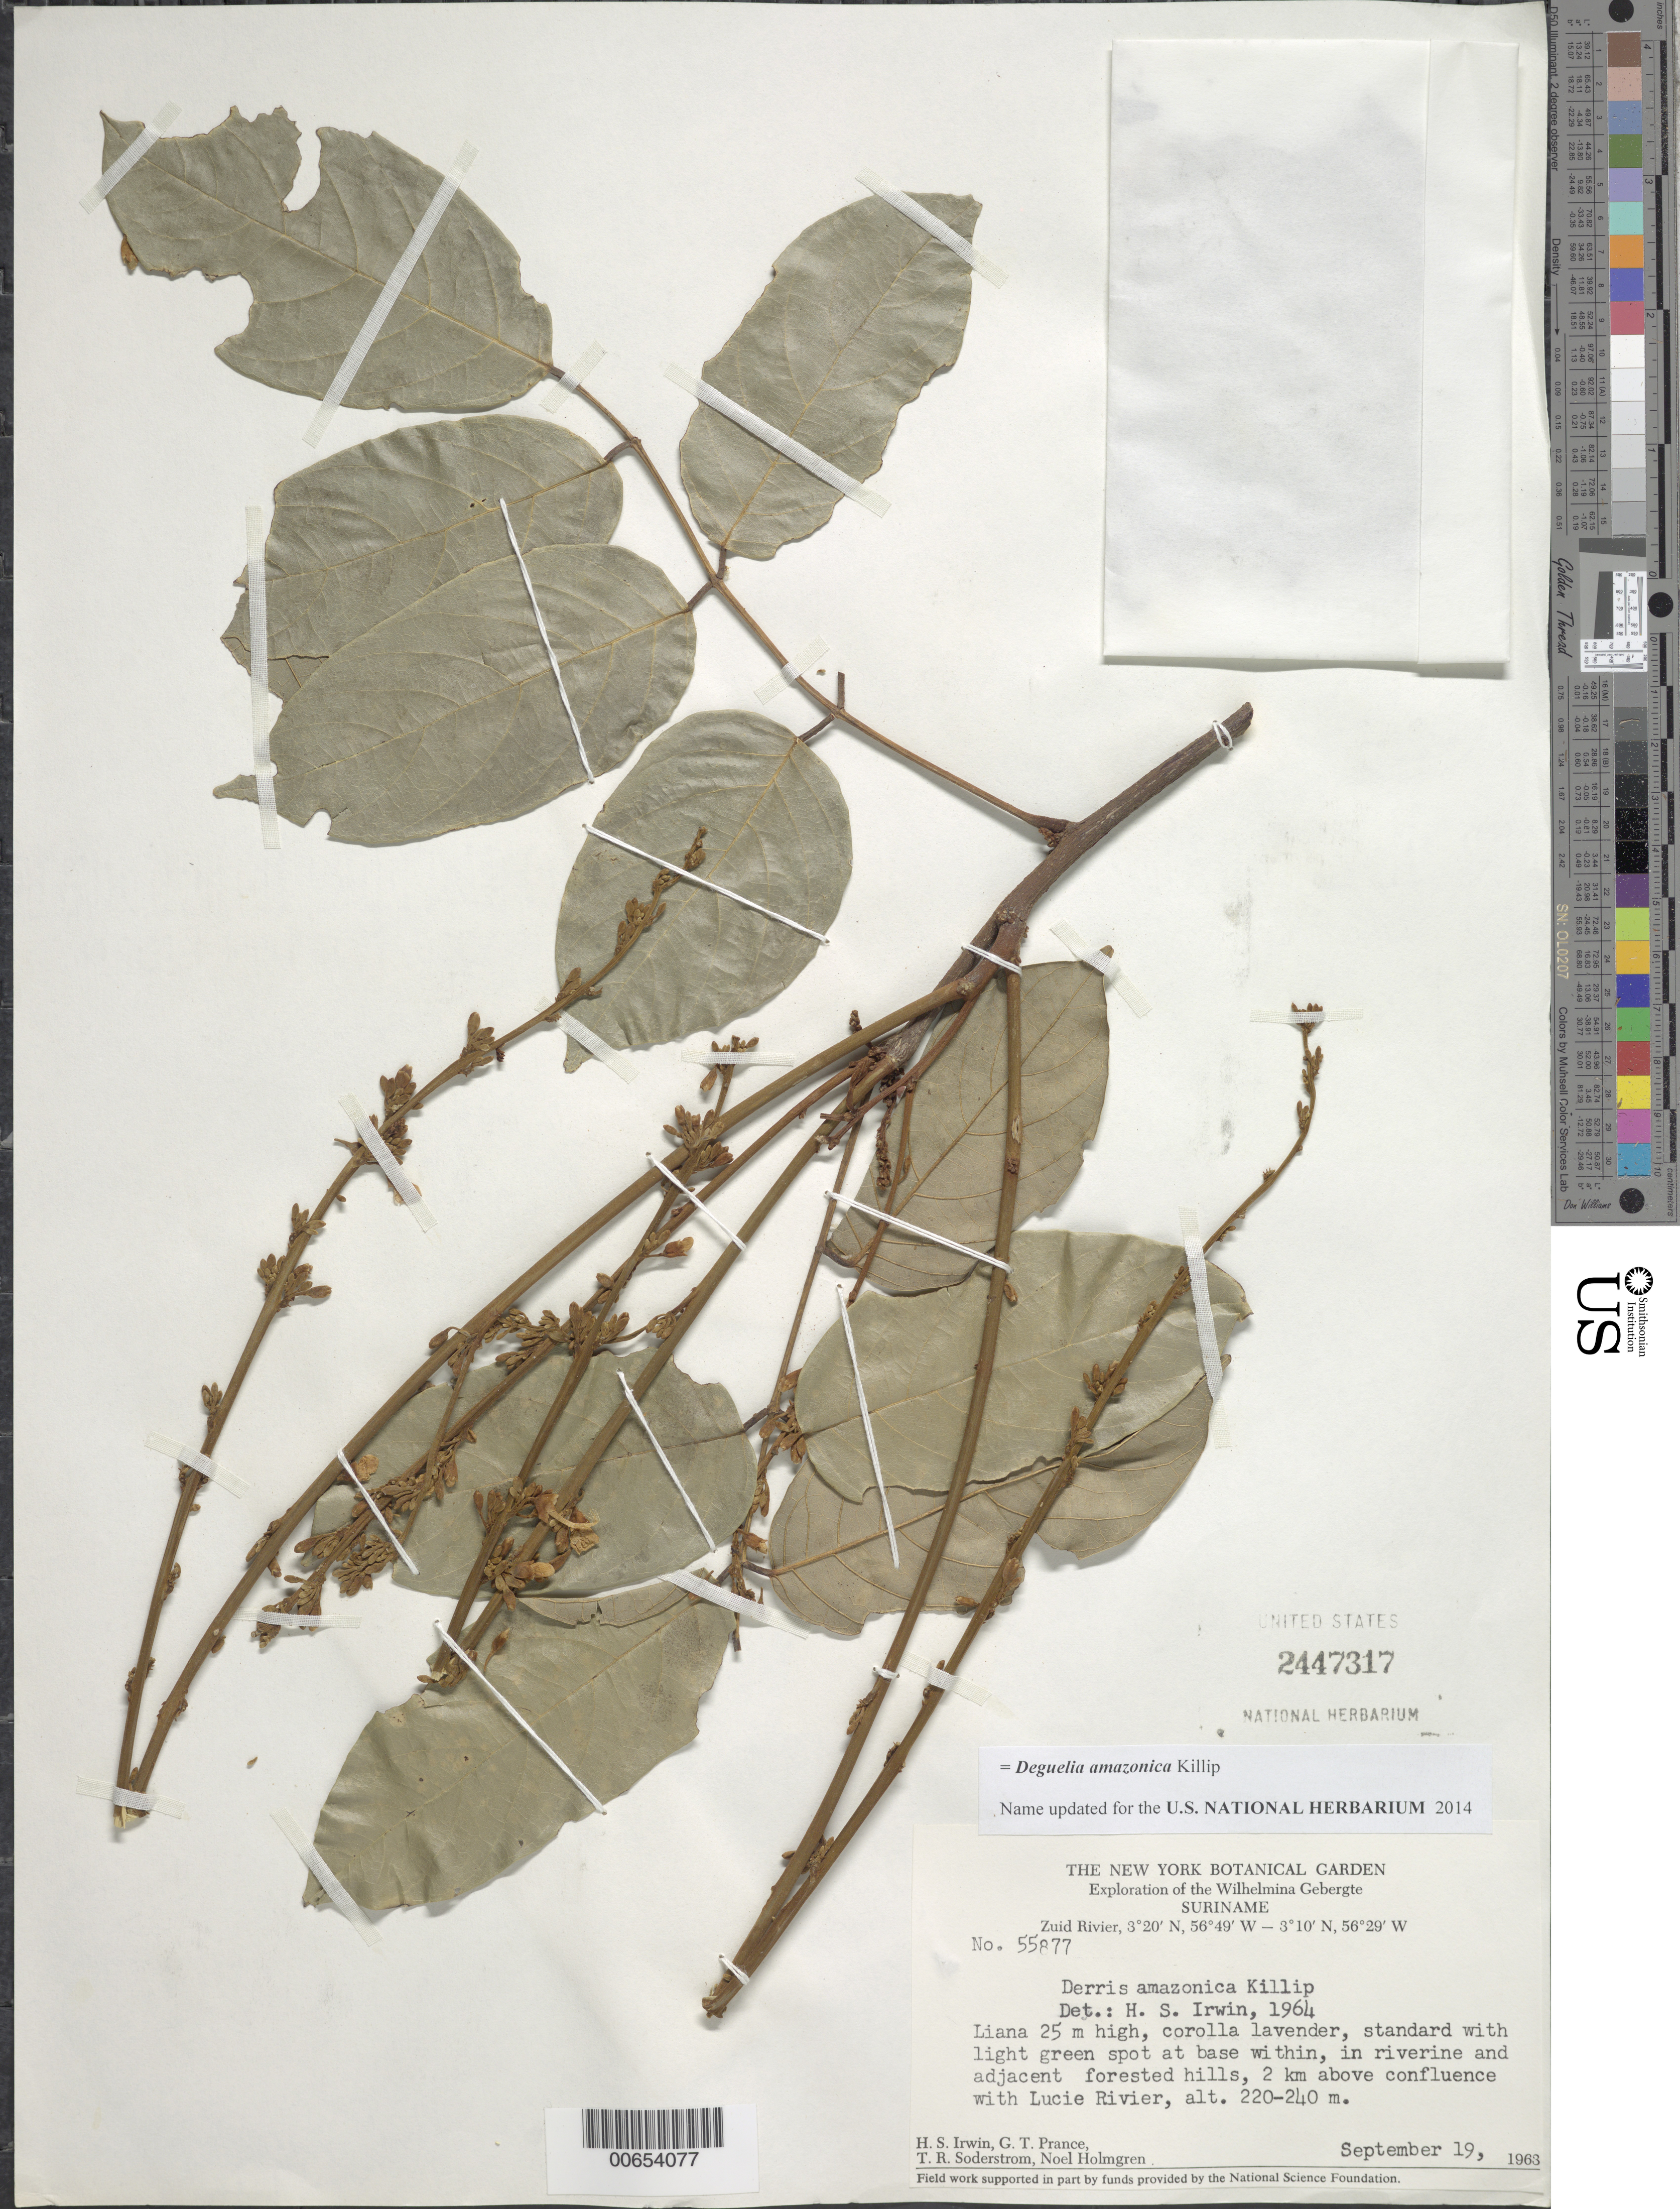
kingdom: Plantae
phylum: Tracheophyta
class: Magnoliopsida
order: Fabales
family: Fabaceae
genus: Deguelia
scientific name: Deguelia amazonica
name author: Killip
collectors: H. Irwin, G. T. Prance, T. R. Soderstrom & N. H. Holmgren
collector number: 55877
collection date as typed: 19-Sep-63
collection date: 1963-09-19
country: Suriname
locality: Zuid River, 2 km above confluence with Lucie R., Wilhelmina Gebergte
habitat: Riverine forest and adjacent forested hills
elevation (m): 220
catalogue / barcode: US 2447317